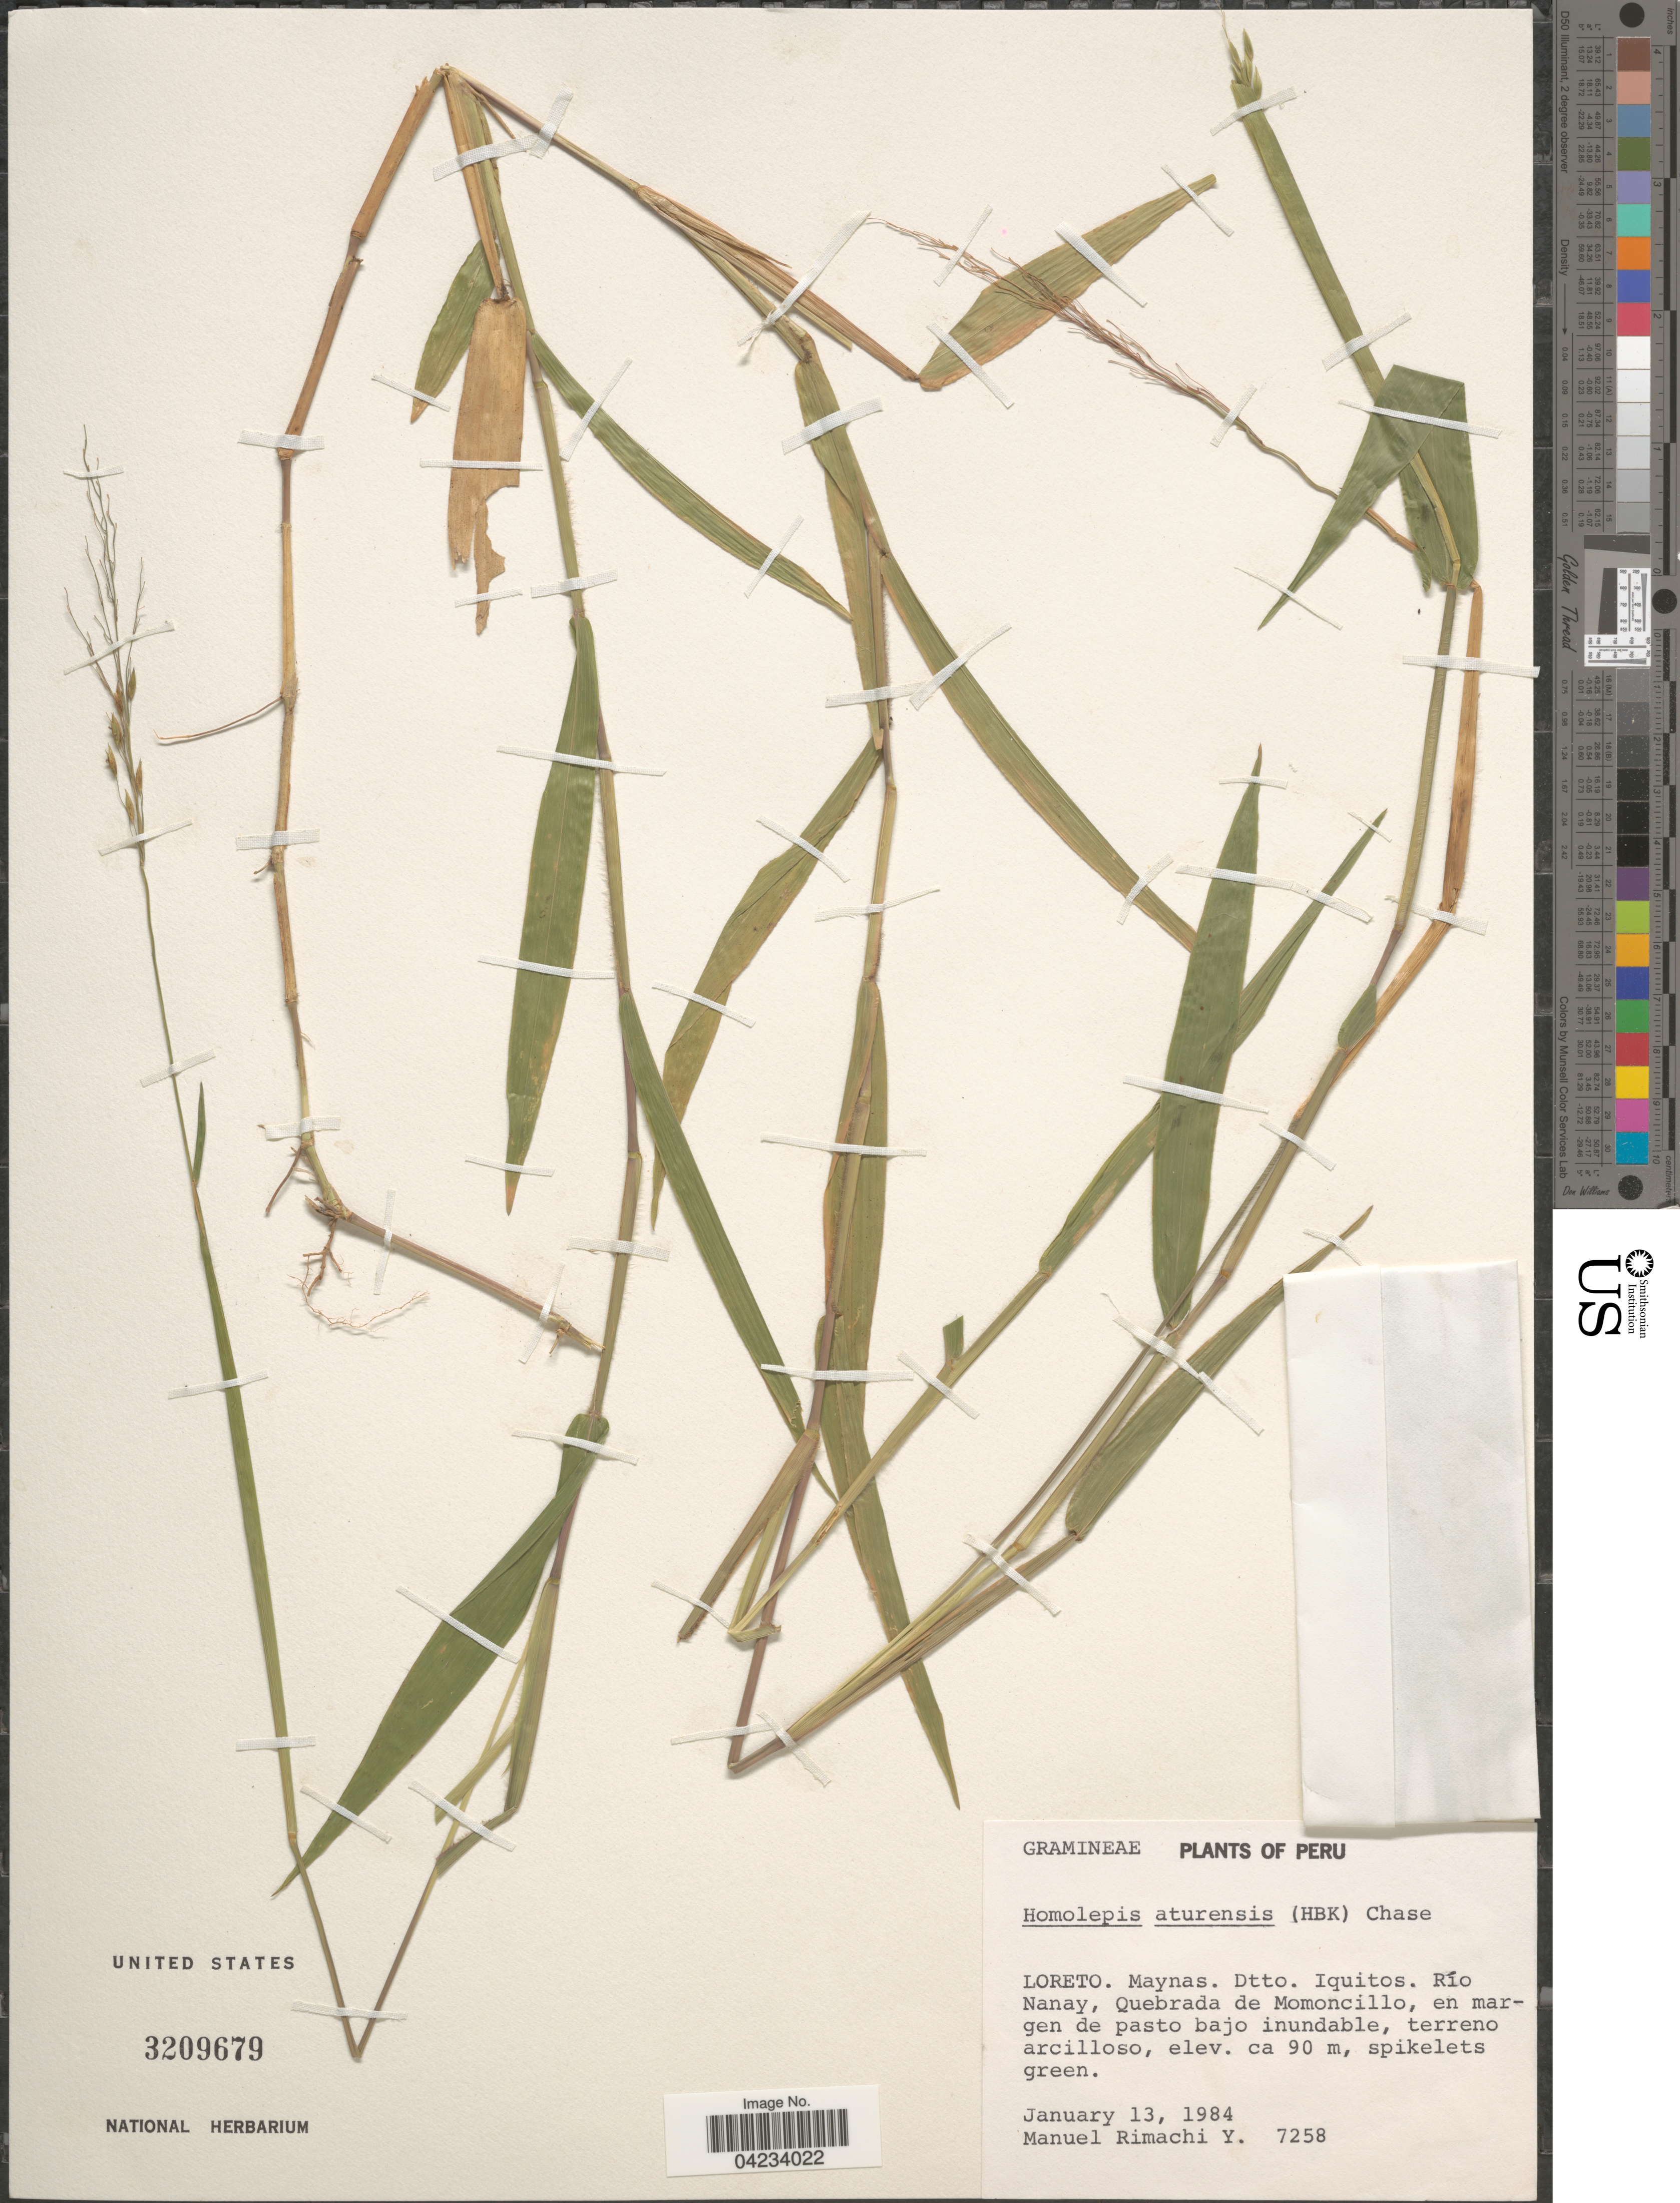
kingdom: Plantae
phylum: Tracheophyta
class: Liliopsida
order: Poales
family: Poaceae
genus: Homolepis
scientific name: Homolepis aturensis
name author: (Kunth) Chase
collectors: M. Rimachi Y.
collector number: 7258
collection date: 1984-01-13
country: Peru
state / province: Loreto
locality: Maynas. Dtto. Iquitos. Río Nanay, Quebrada de Momoncillo.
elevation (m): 90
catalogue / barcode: US 3209679